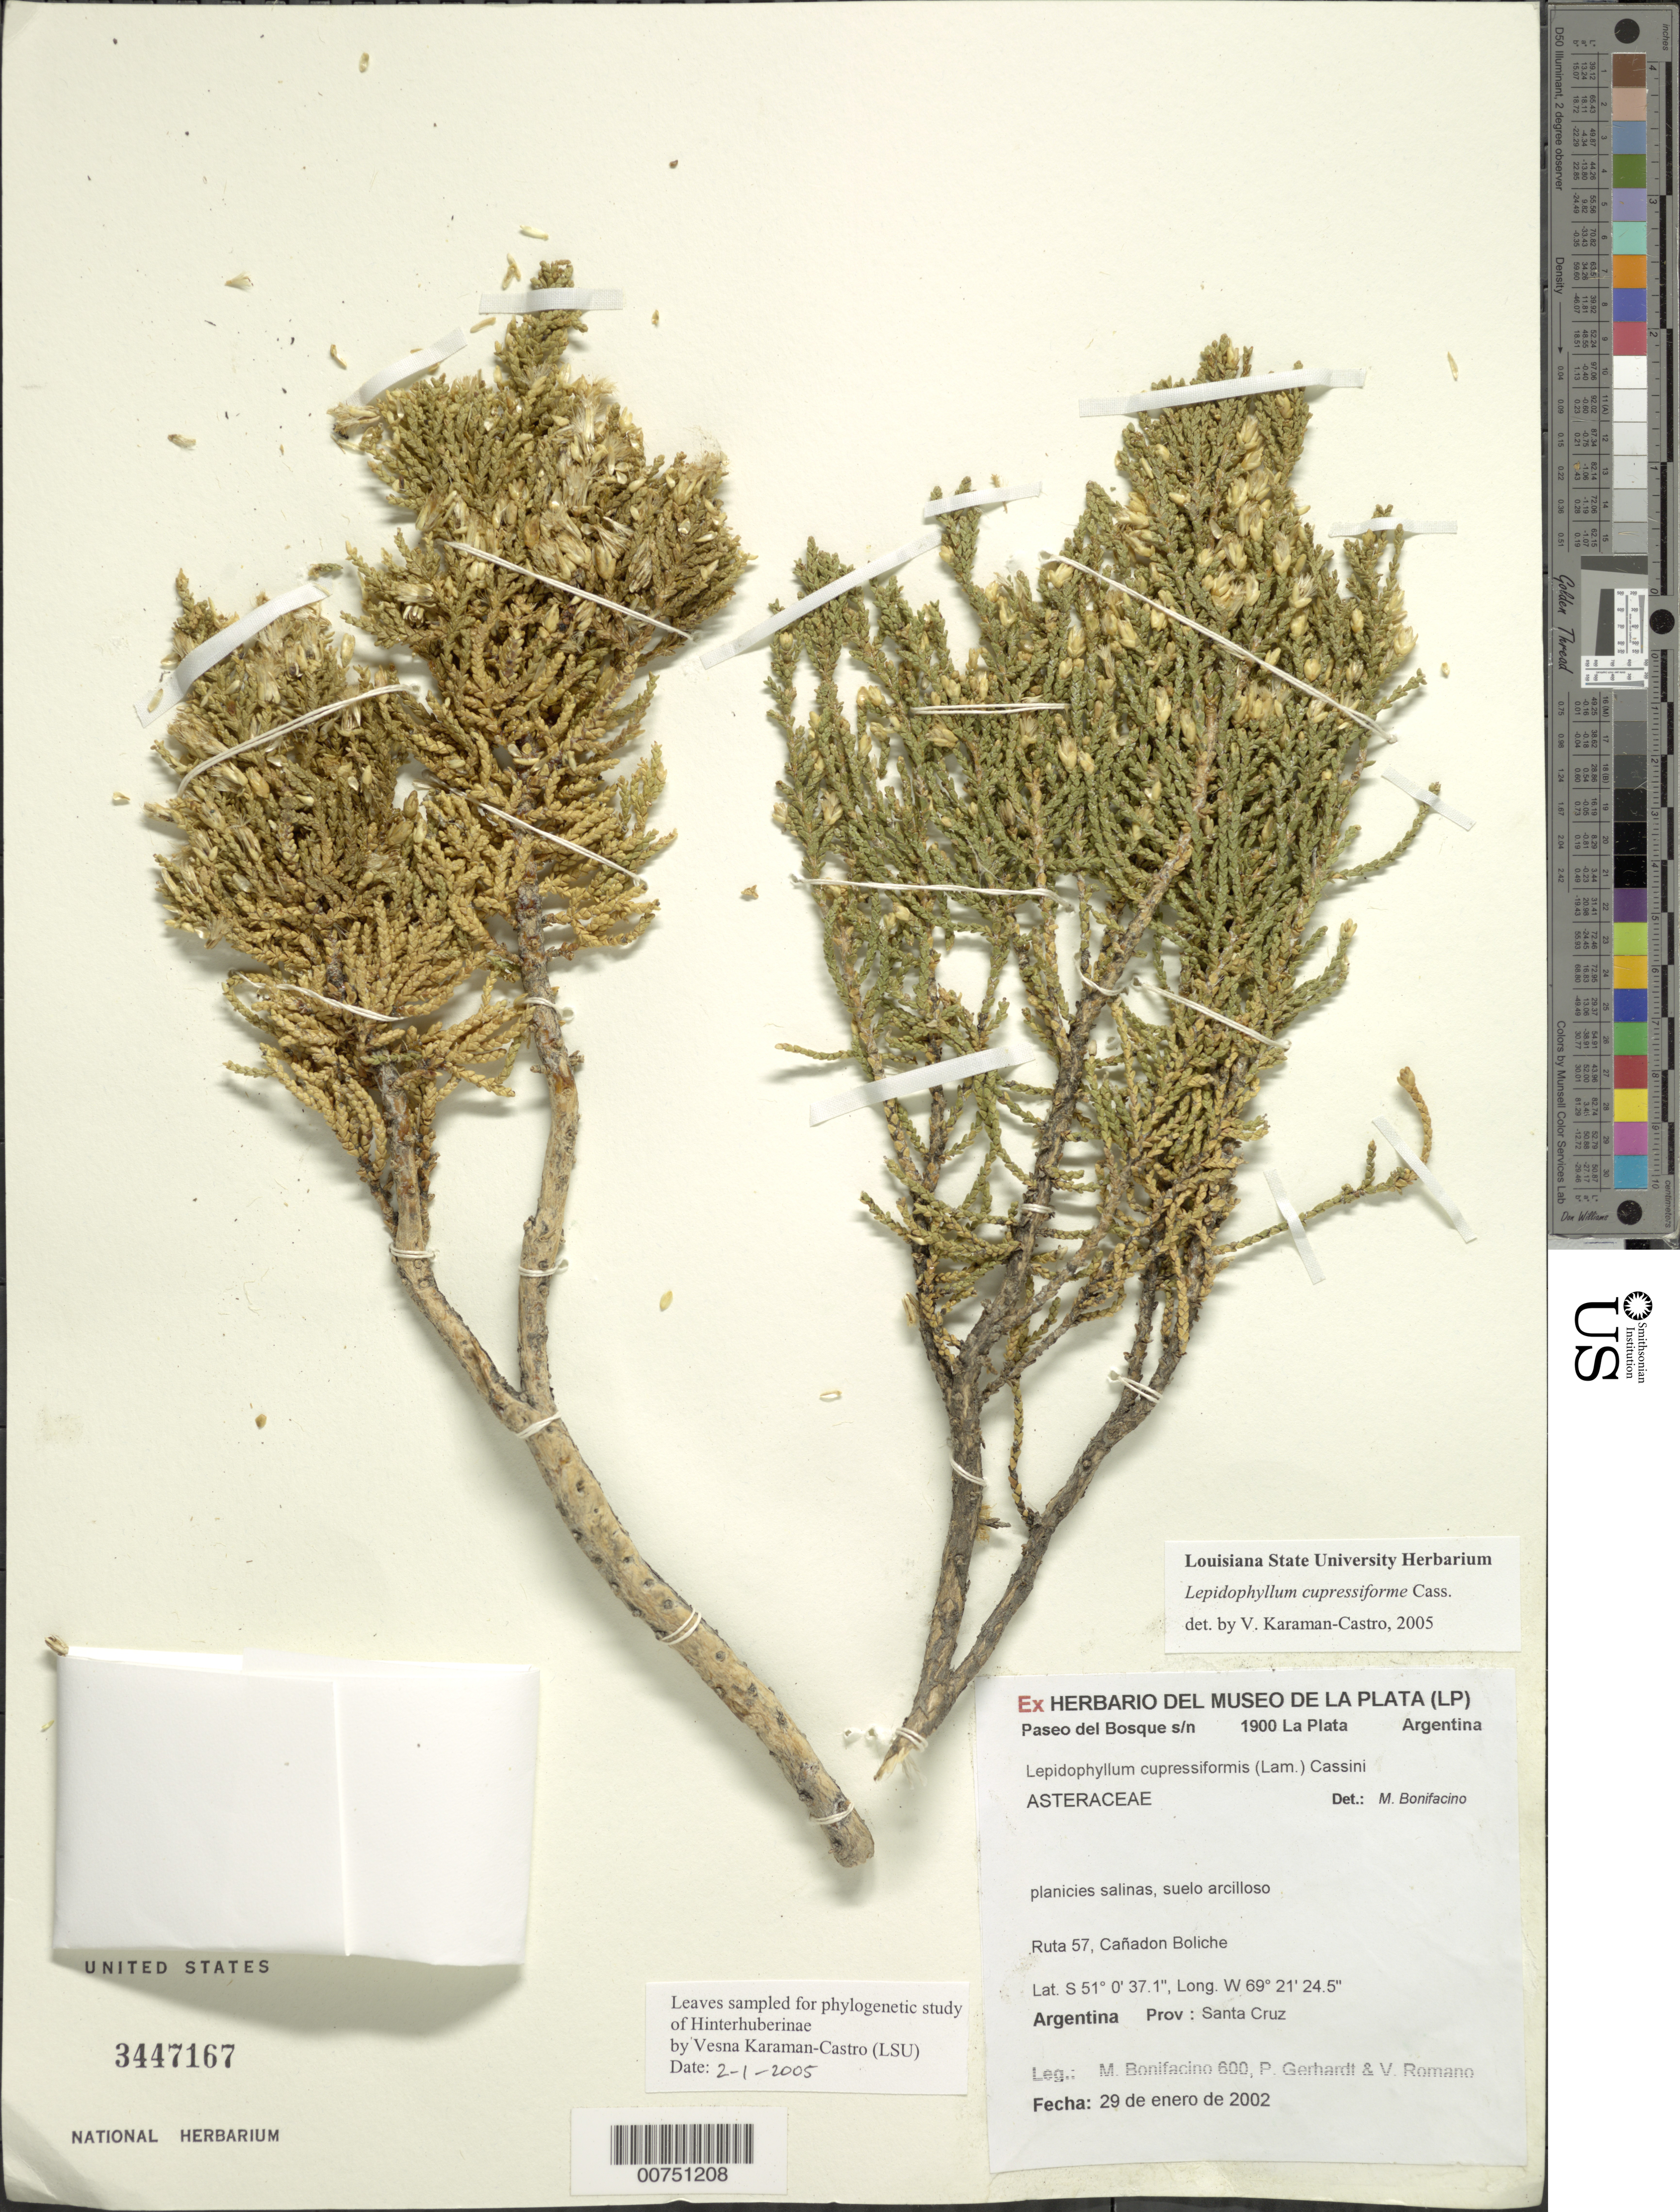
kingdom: Plantae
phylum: Tracheophyta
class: Magnoliopsida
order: Asterales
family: Asteraceae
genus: Lepidophyllum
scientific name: Lepidophyllum cupressiforme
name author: (Lam.) Cass.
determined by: Bonifacino, José Mauricio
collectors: M. Bonifacino, P. Gerhardt & V. Romano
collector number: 0600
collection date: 2002-01-29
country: Argentina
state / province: Santa Cruz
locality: Ruta 57, Canadon Boliche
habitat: Planicies salinas, suelo arcilloso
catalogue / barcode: US 3447167